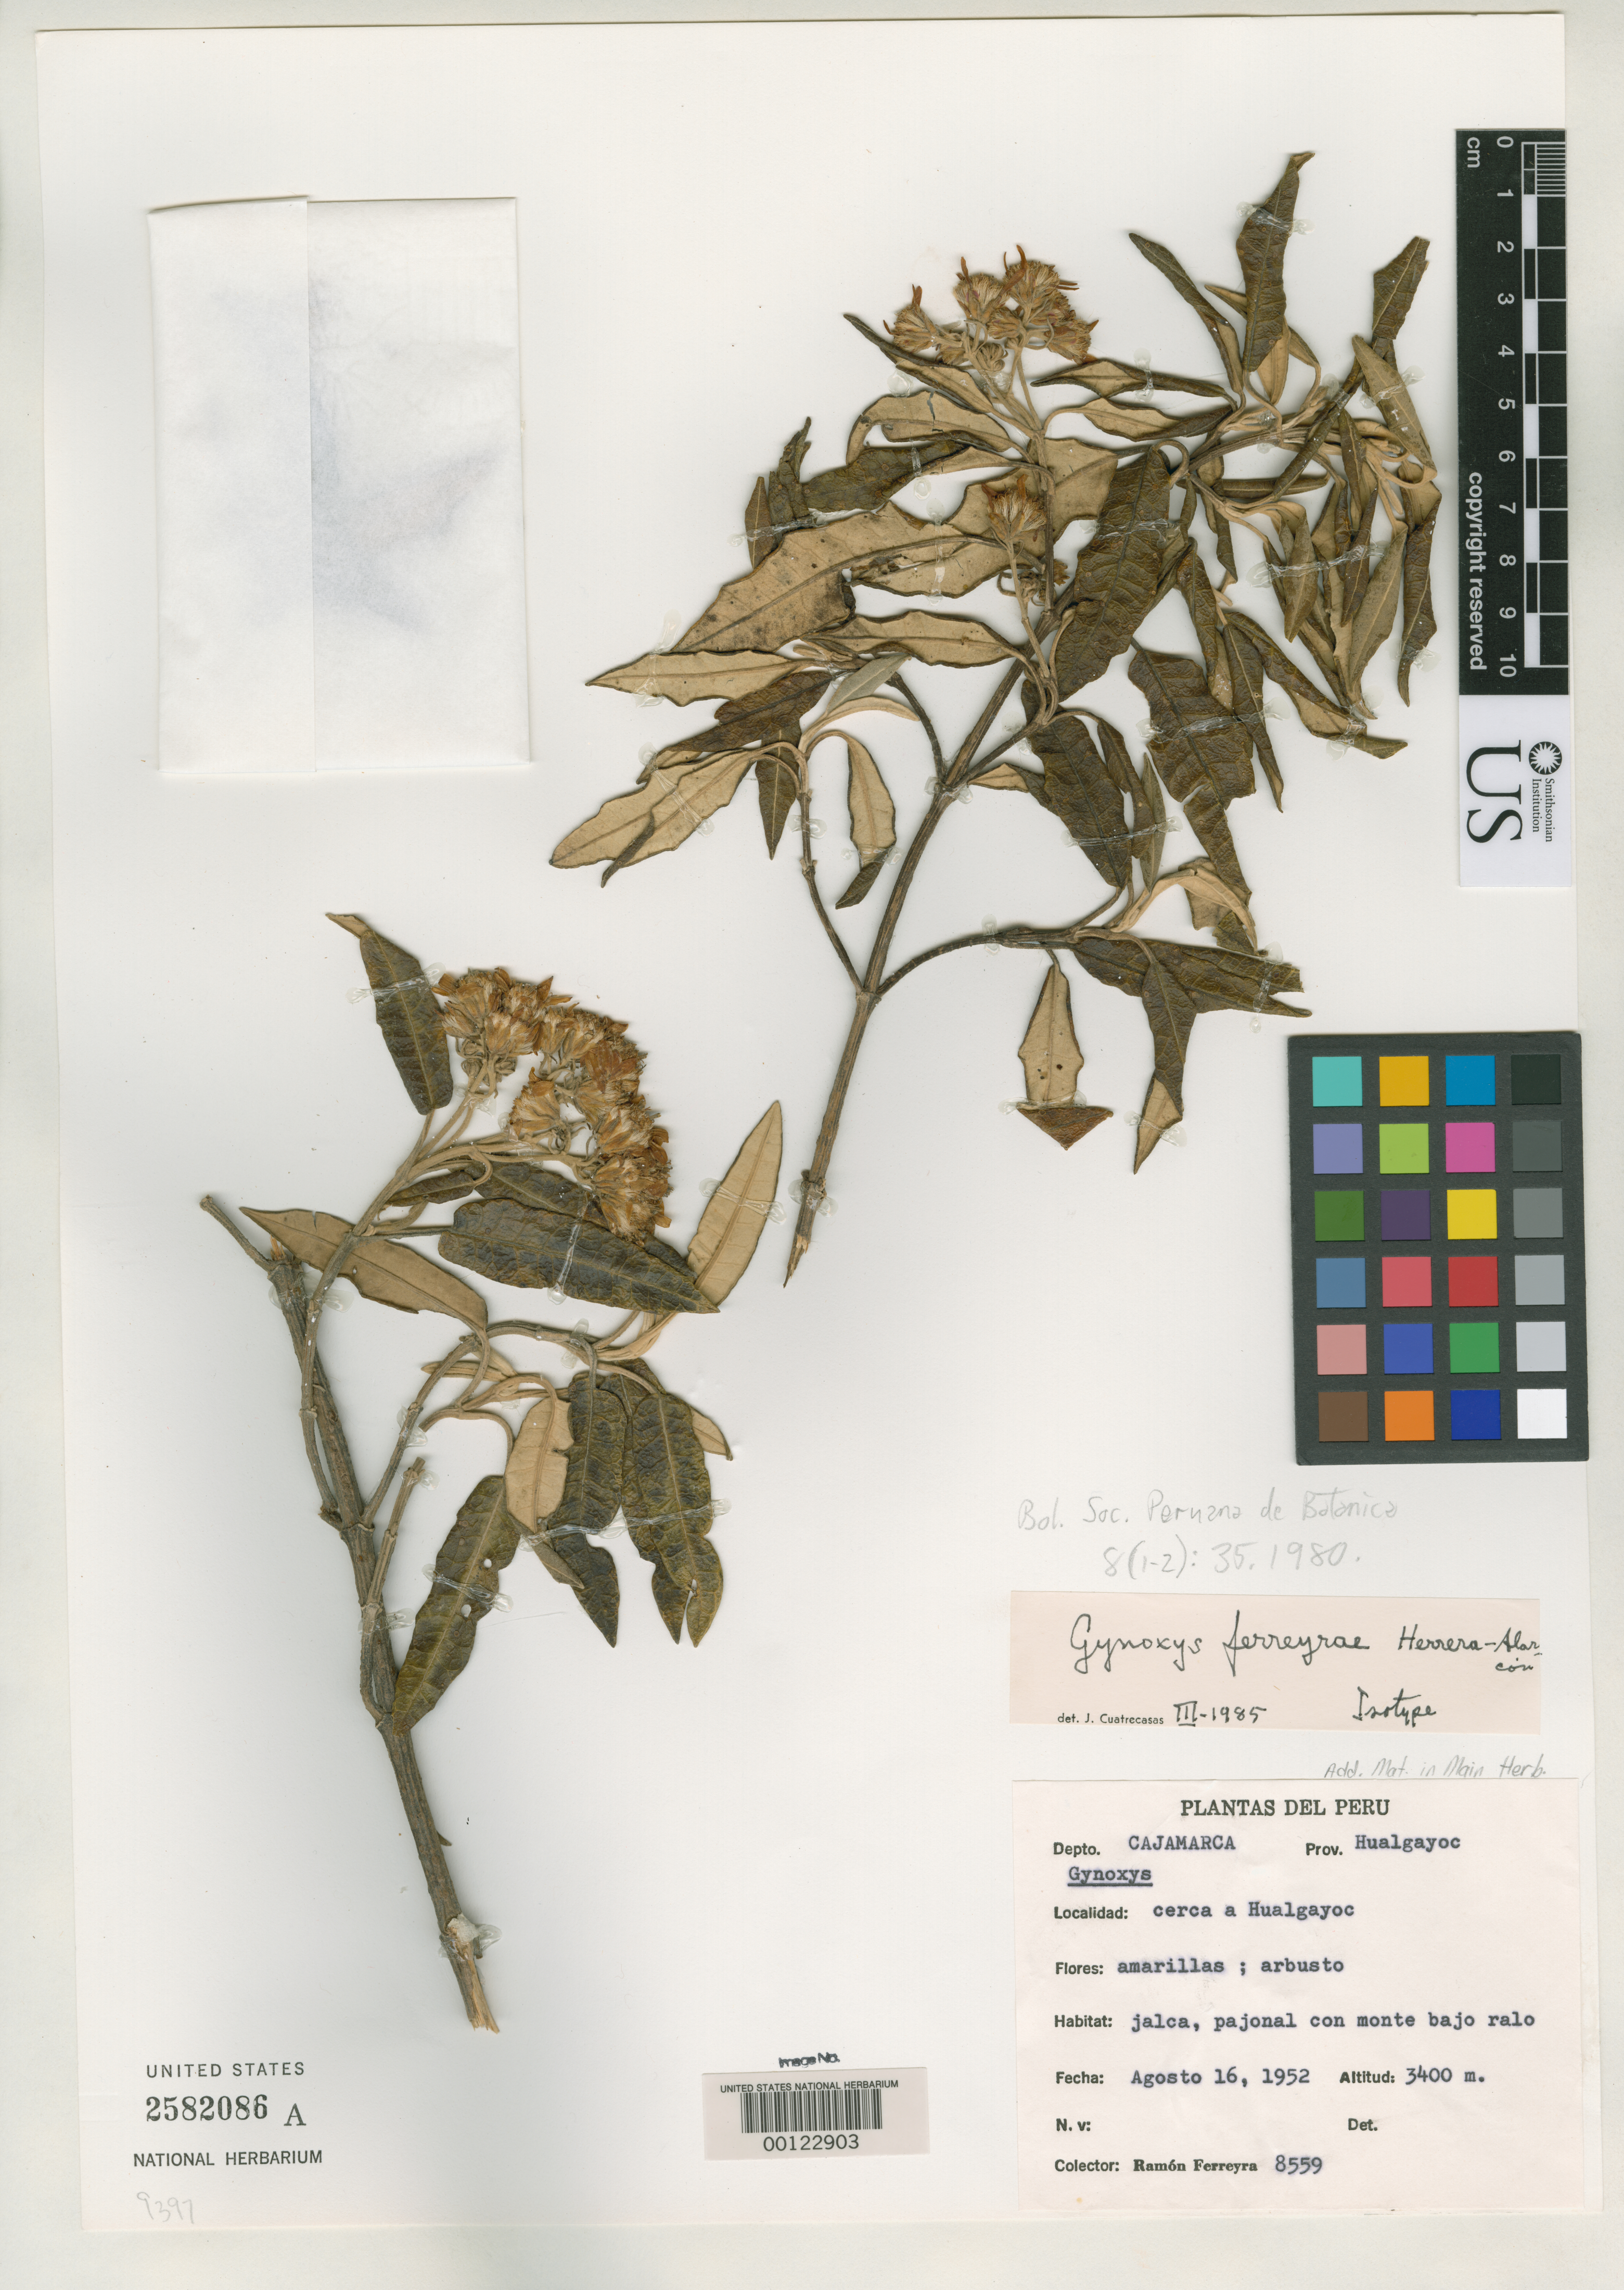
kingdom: Plantae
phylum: Tracheophyta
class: Magnoliopsida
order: Asterales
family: Asteraceae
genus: Gynoxys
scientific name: Gynoxys ferreyrae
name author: B. Herrera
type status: Isotype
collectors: R. A. Ferreyra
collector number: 8559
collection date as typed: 16 Aug 1952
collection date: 1952-08-16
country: Peru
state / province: Cajamarca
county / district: Hualgayoc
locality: near Hualgayoc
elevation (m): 3400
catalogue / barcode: US 2582086A